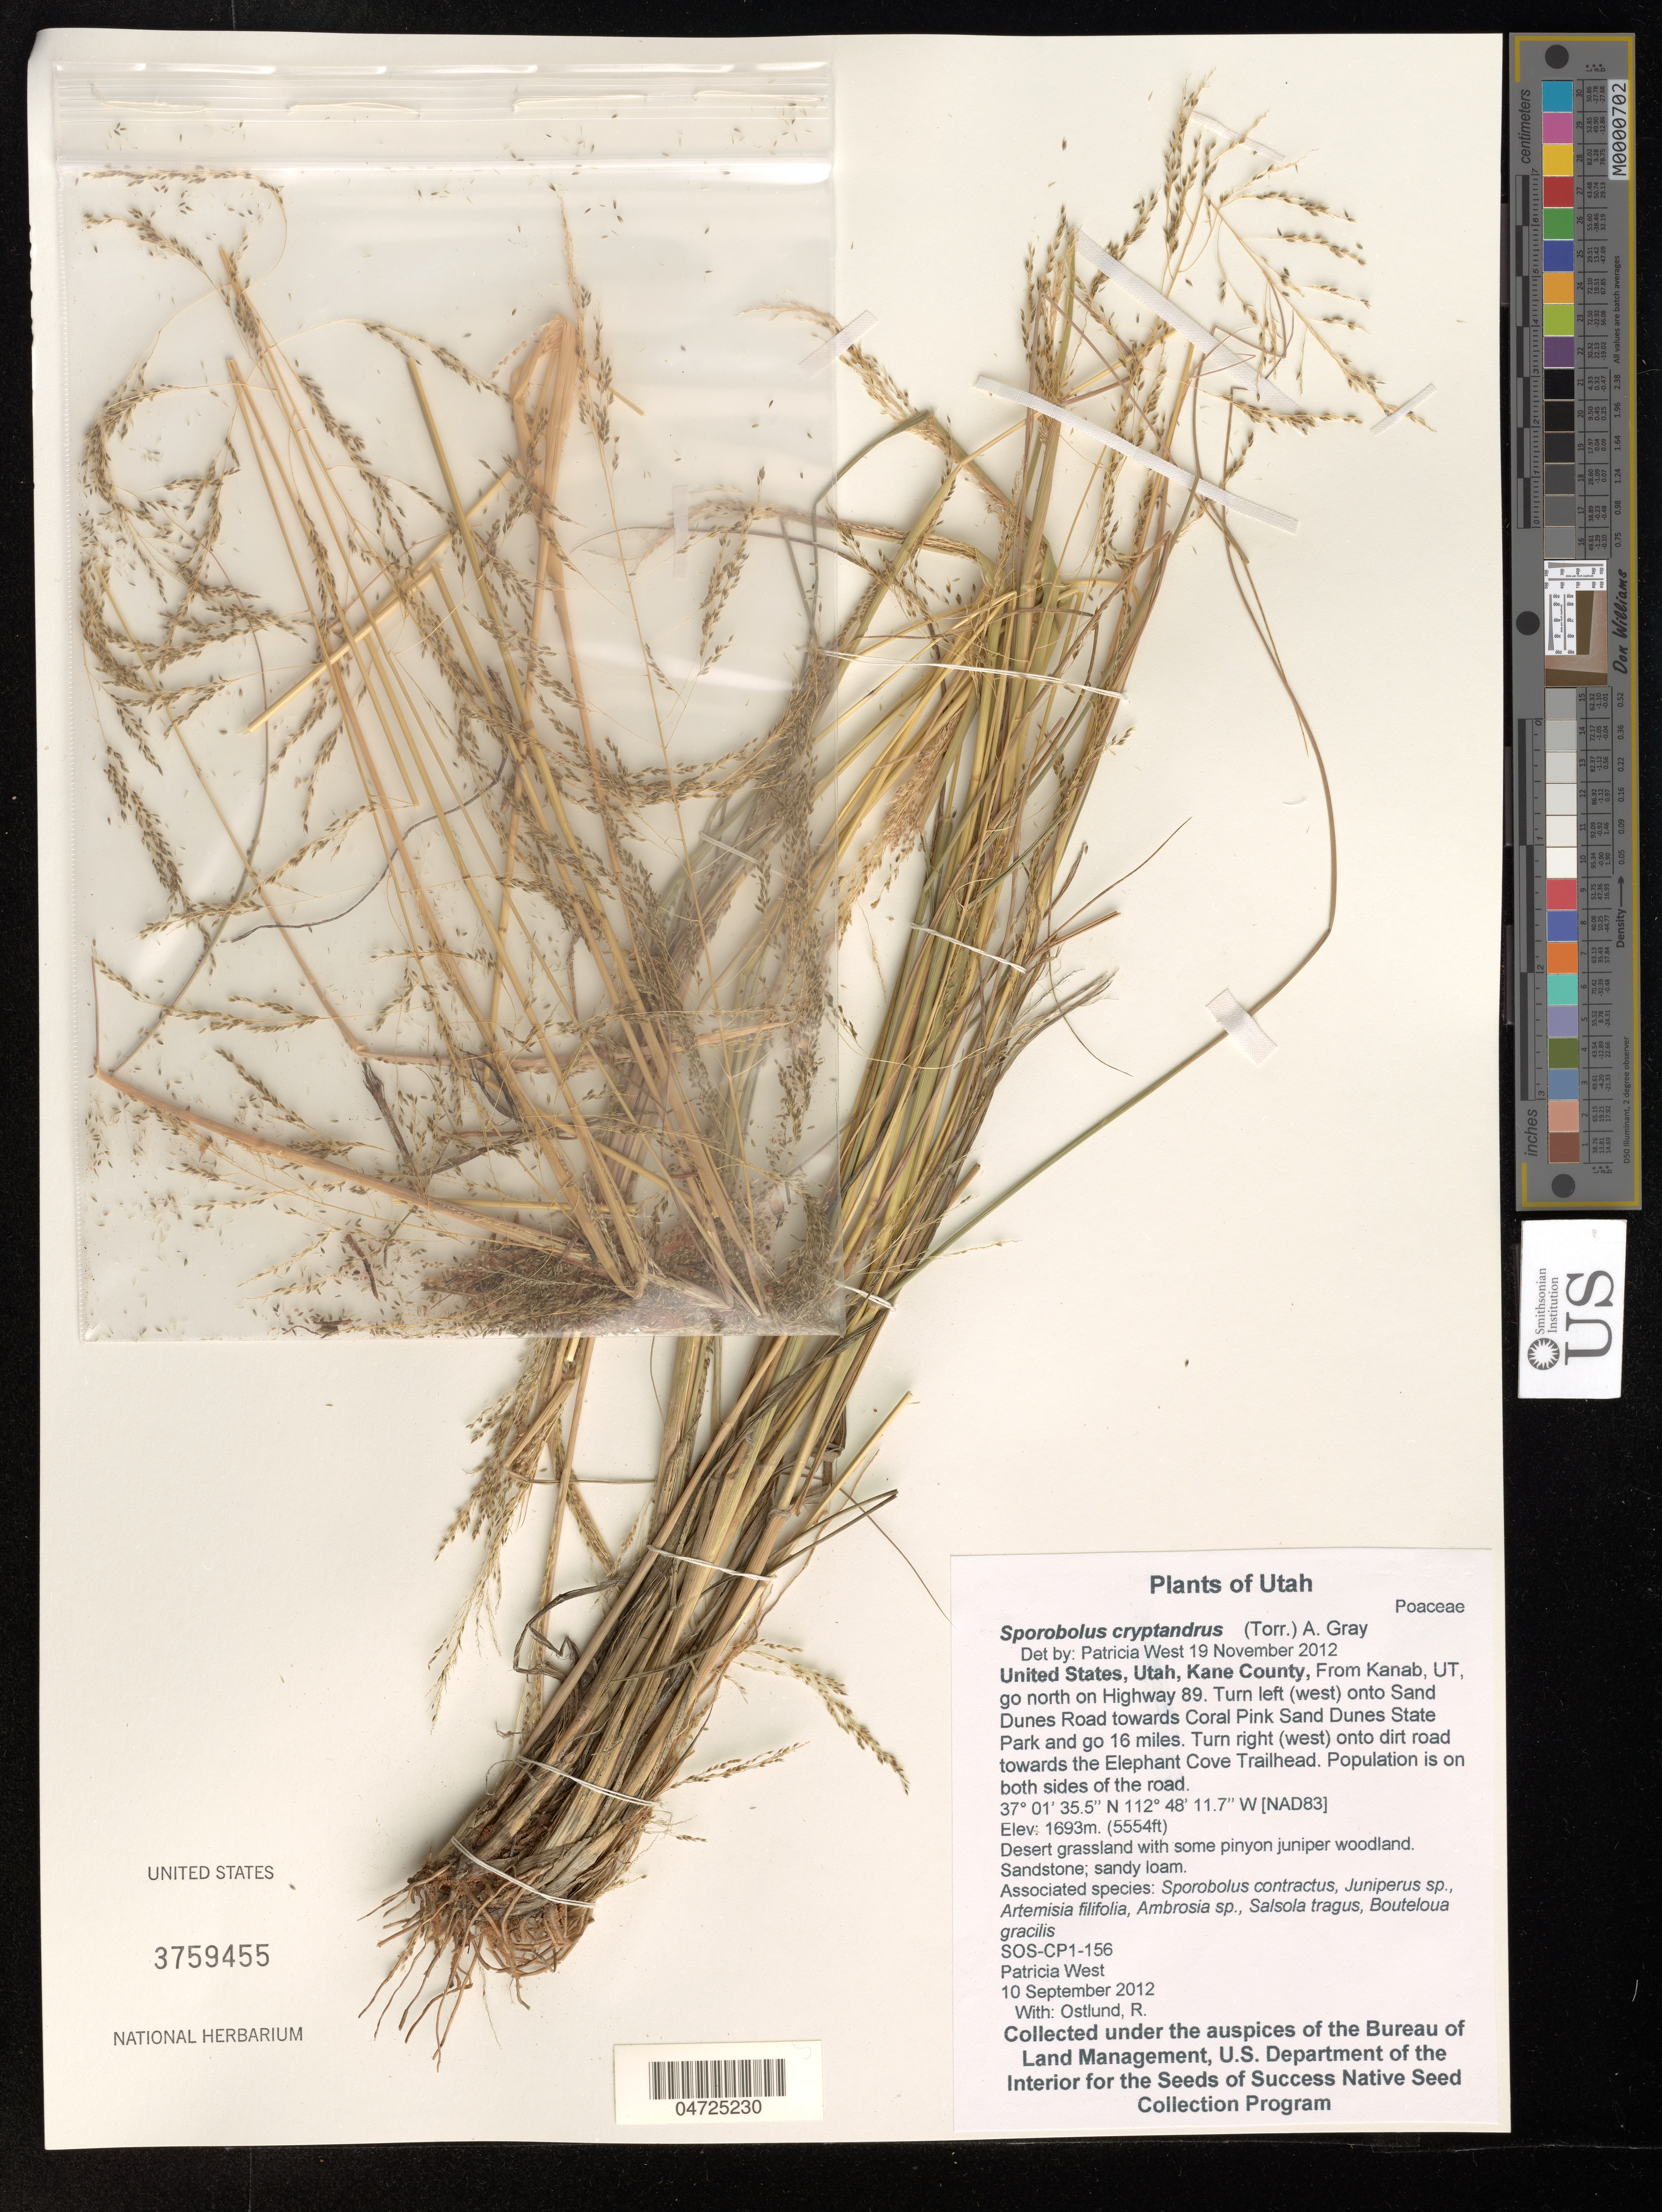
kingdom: Plantae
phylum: Tracheophyta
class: Liliopsida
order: Poales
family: Poaceae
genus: Sporobolus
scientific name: Sporobolus cryptandrus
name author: (Torr.) A. Gray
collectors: P. West & R. Ostlund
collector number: SOS-CP1-156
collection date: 2012-09-10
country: United States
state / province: Utah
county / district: Kane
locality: Kane County, From Kanab, UT, go north on Highway 89. Turn left (west) onto Sand Dunes Road towards Coral Pink Sand Dunes State Park and go 16 miles. Turn right (west) onto dirt road towards the Elephant Cove Trailhead. Population is on both sides of the road. [NAD83].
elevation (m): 1693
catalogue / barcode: US 3759455